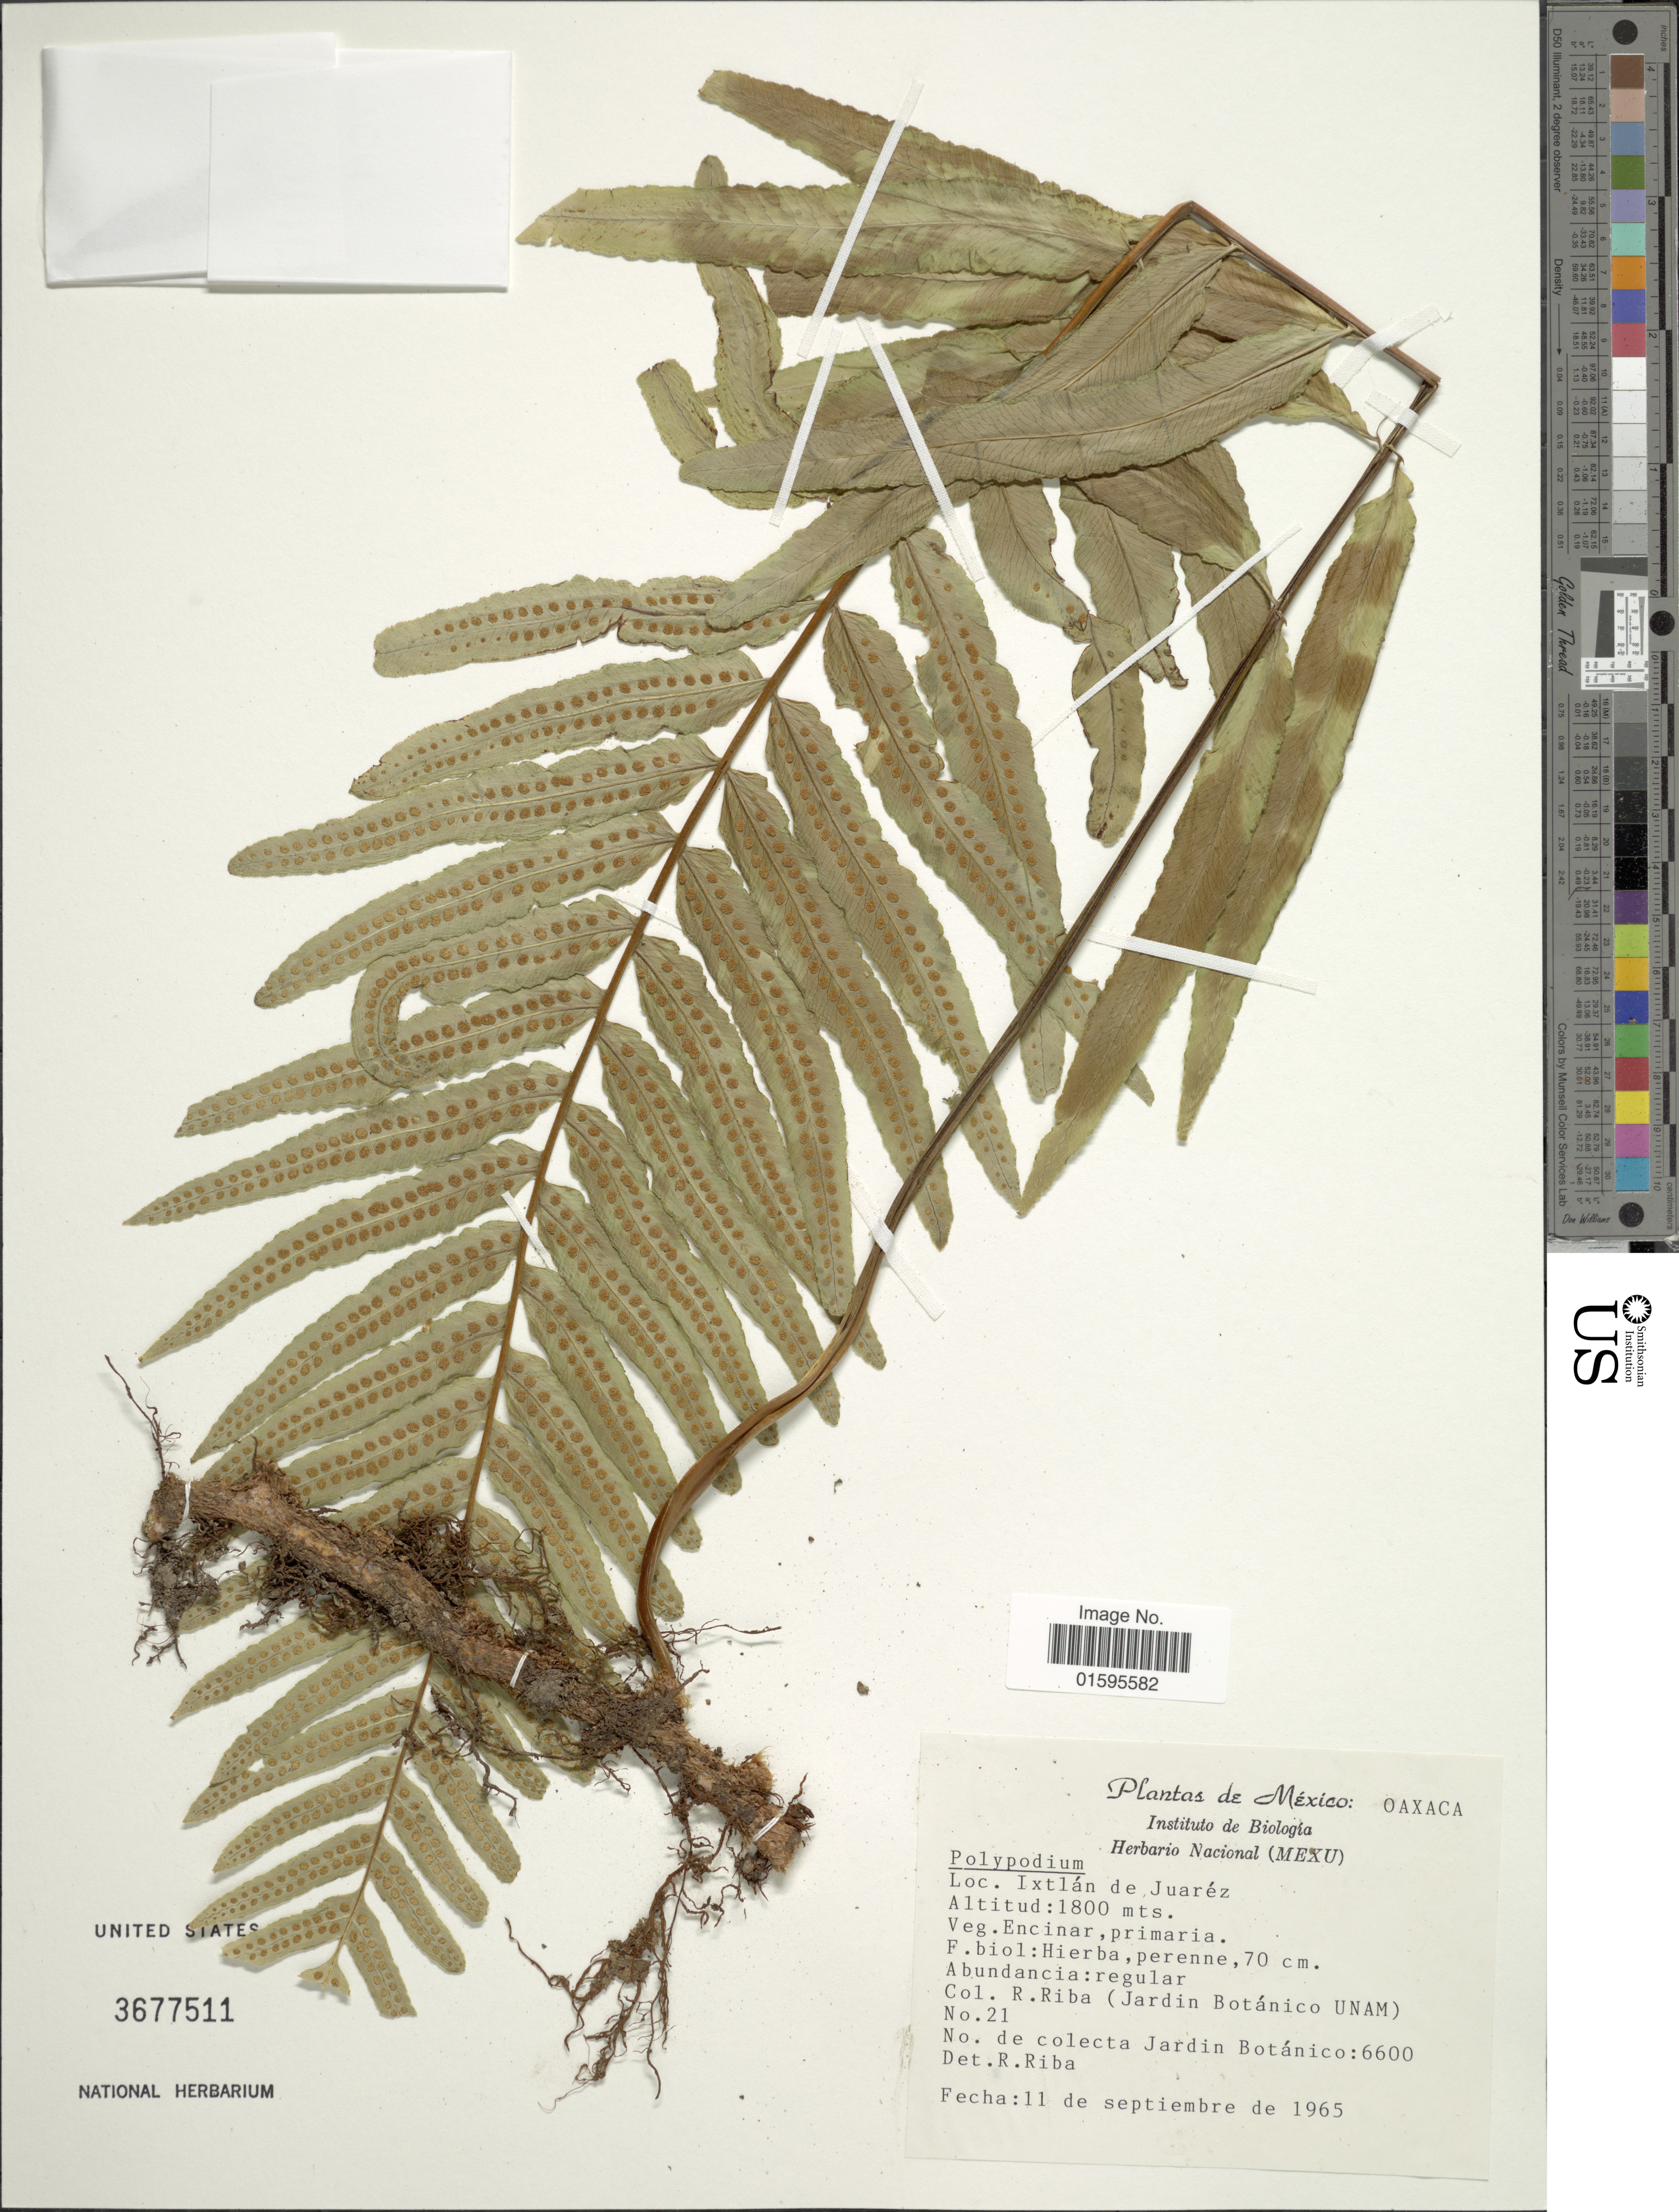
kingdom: Plantae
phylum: Tracheophyta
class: Polypodiopsida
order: Polypodiales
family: Polypodiaceae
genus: Polypodium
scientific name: Polypodium sp.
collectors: R. Riba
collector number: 21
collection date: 1965-09-11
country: Mexico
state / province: Oaxaca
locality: Ixtlan de Juarez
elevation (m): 1800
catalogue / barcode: US 3677511